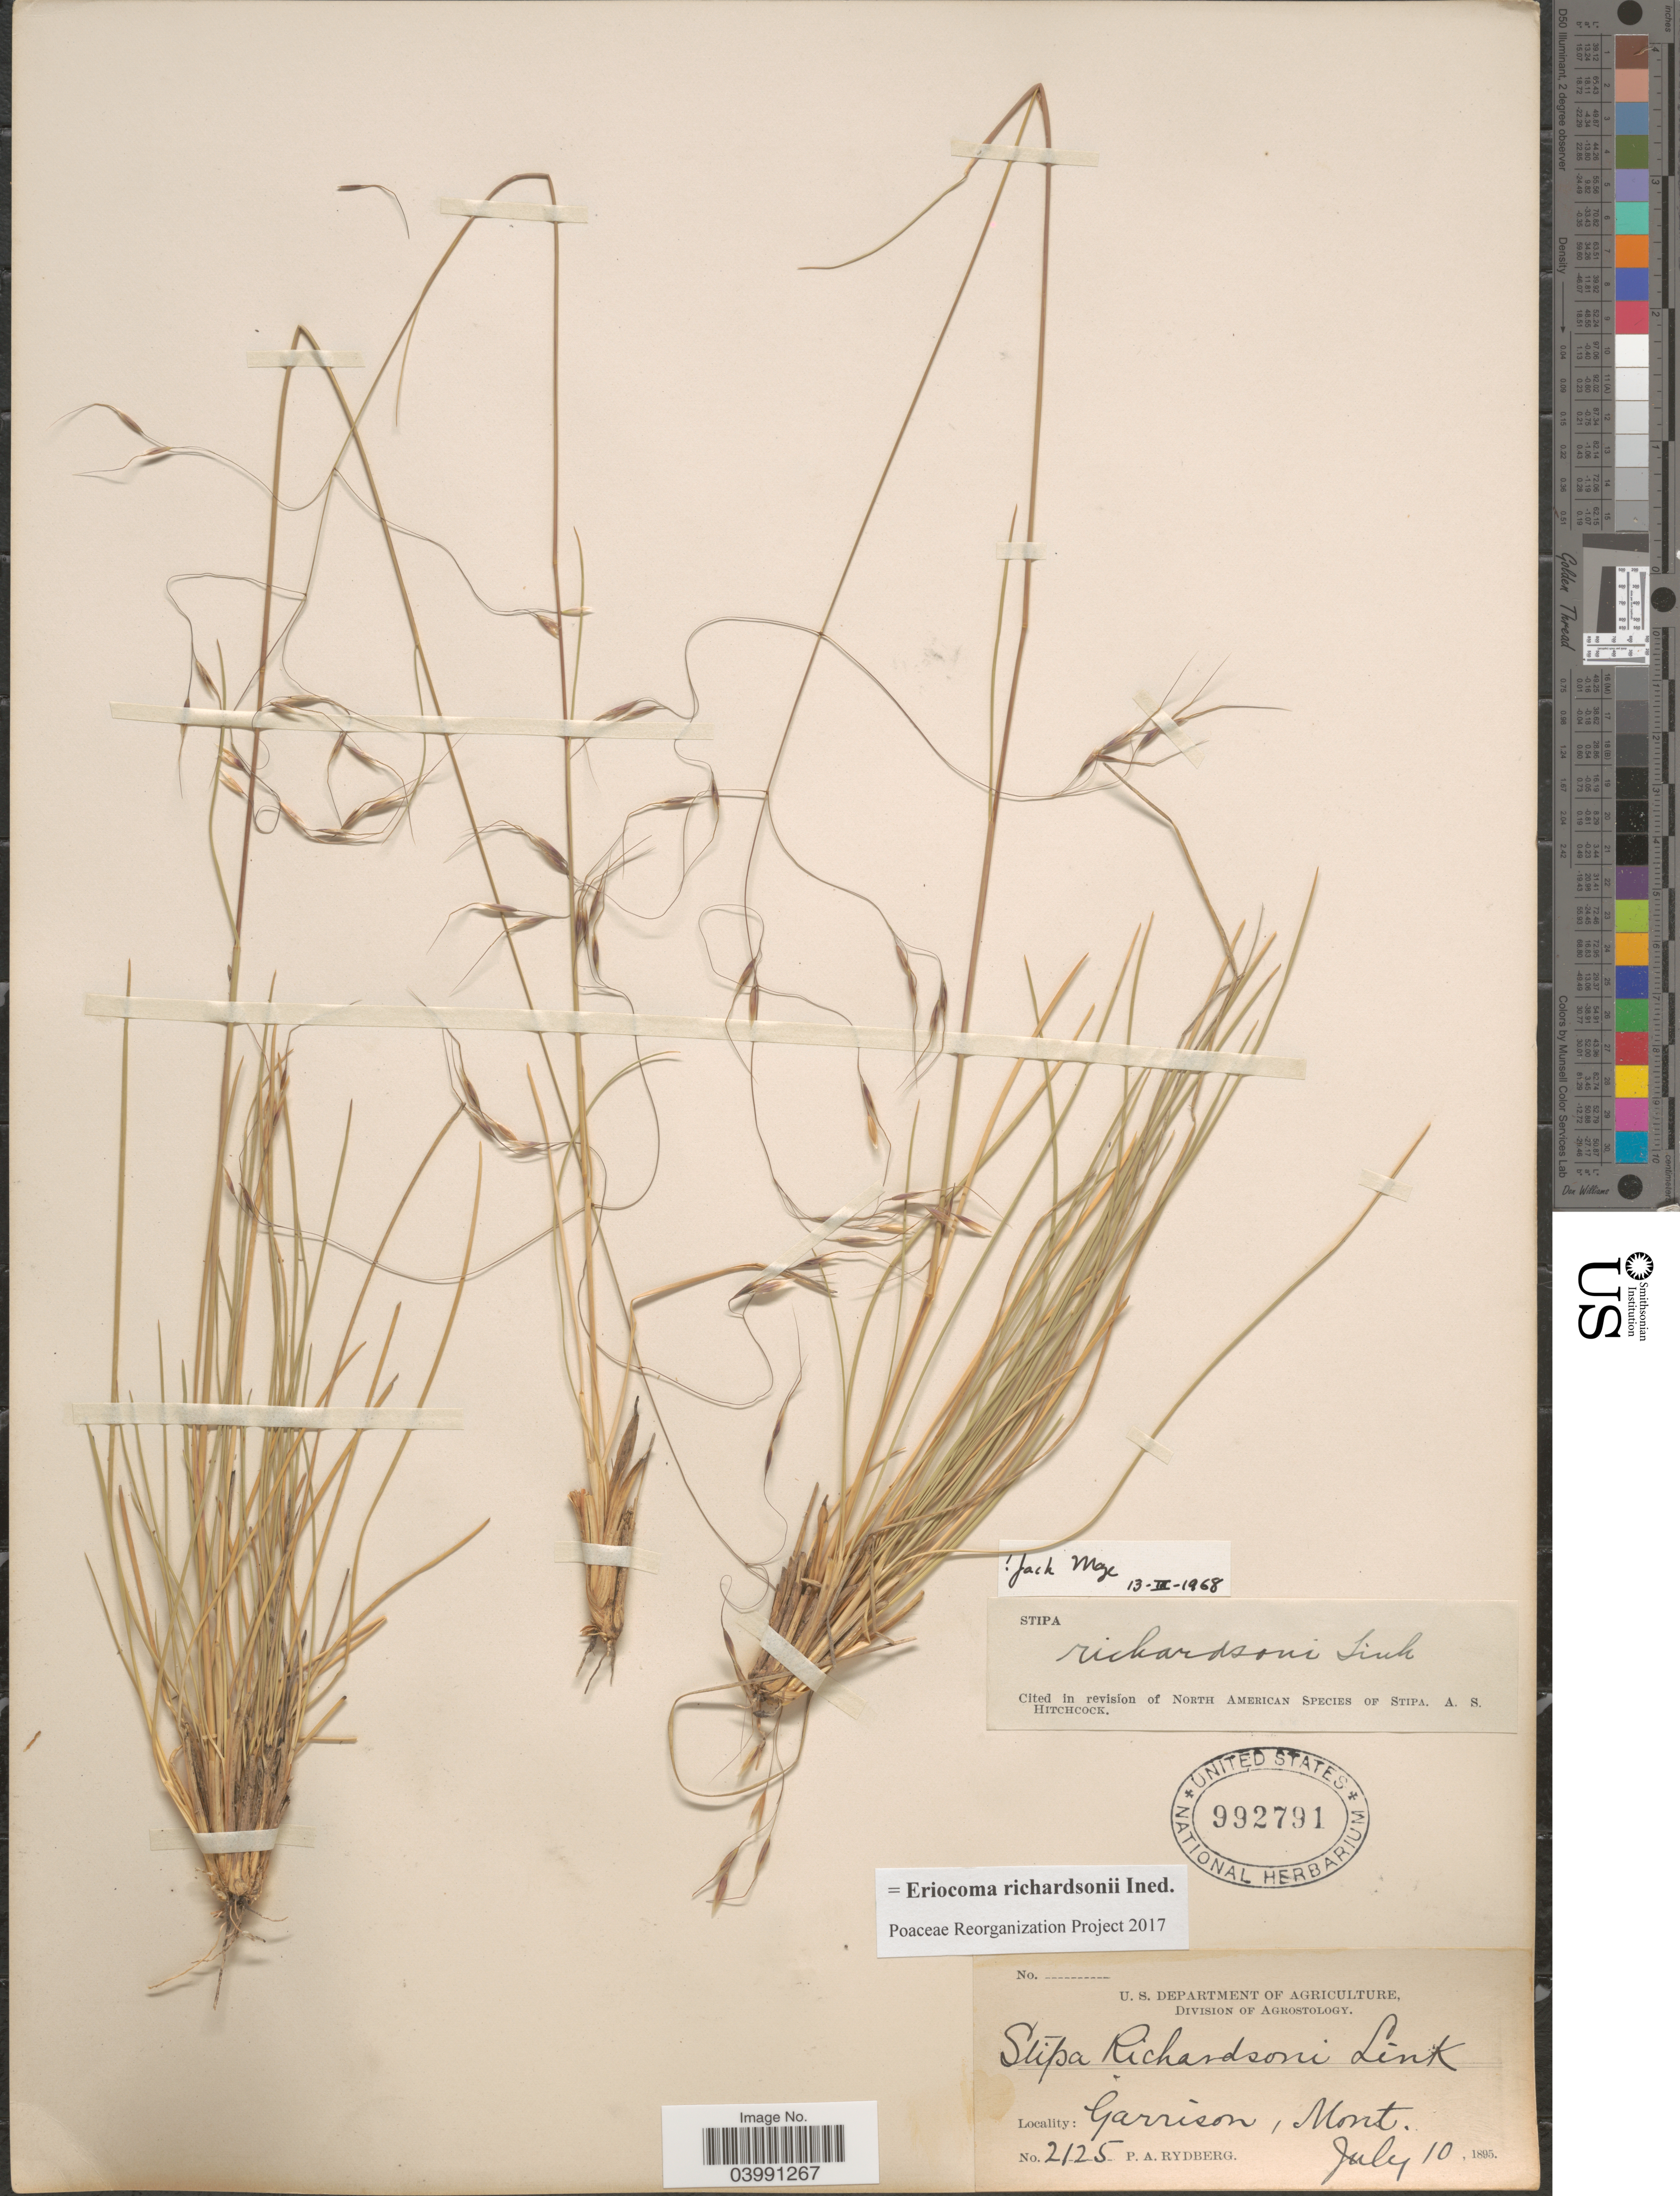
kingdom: Plantae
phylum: Tracheophyta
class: Liliopsida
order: Poales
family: Poaceae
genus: Eriocoma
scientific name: Eriocoma richardsonii ined.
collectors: P. A. Rydberg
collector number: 2125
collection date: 1895-07-10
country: United States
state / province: Montana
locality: Garrison.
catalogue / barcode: US 992791